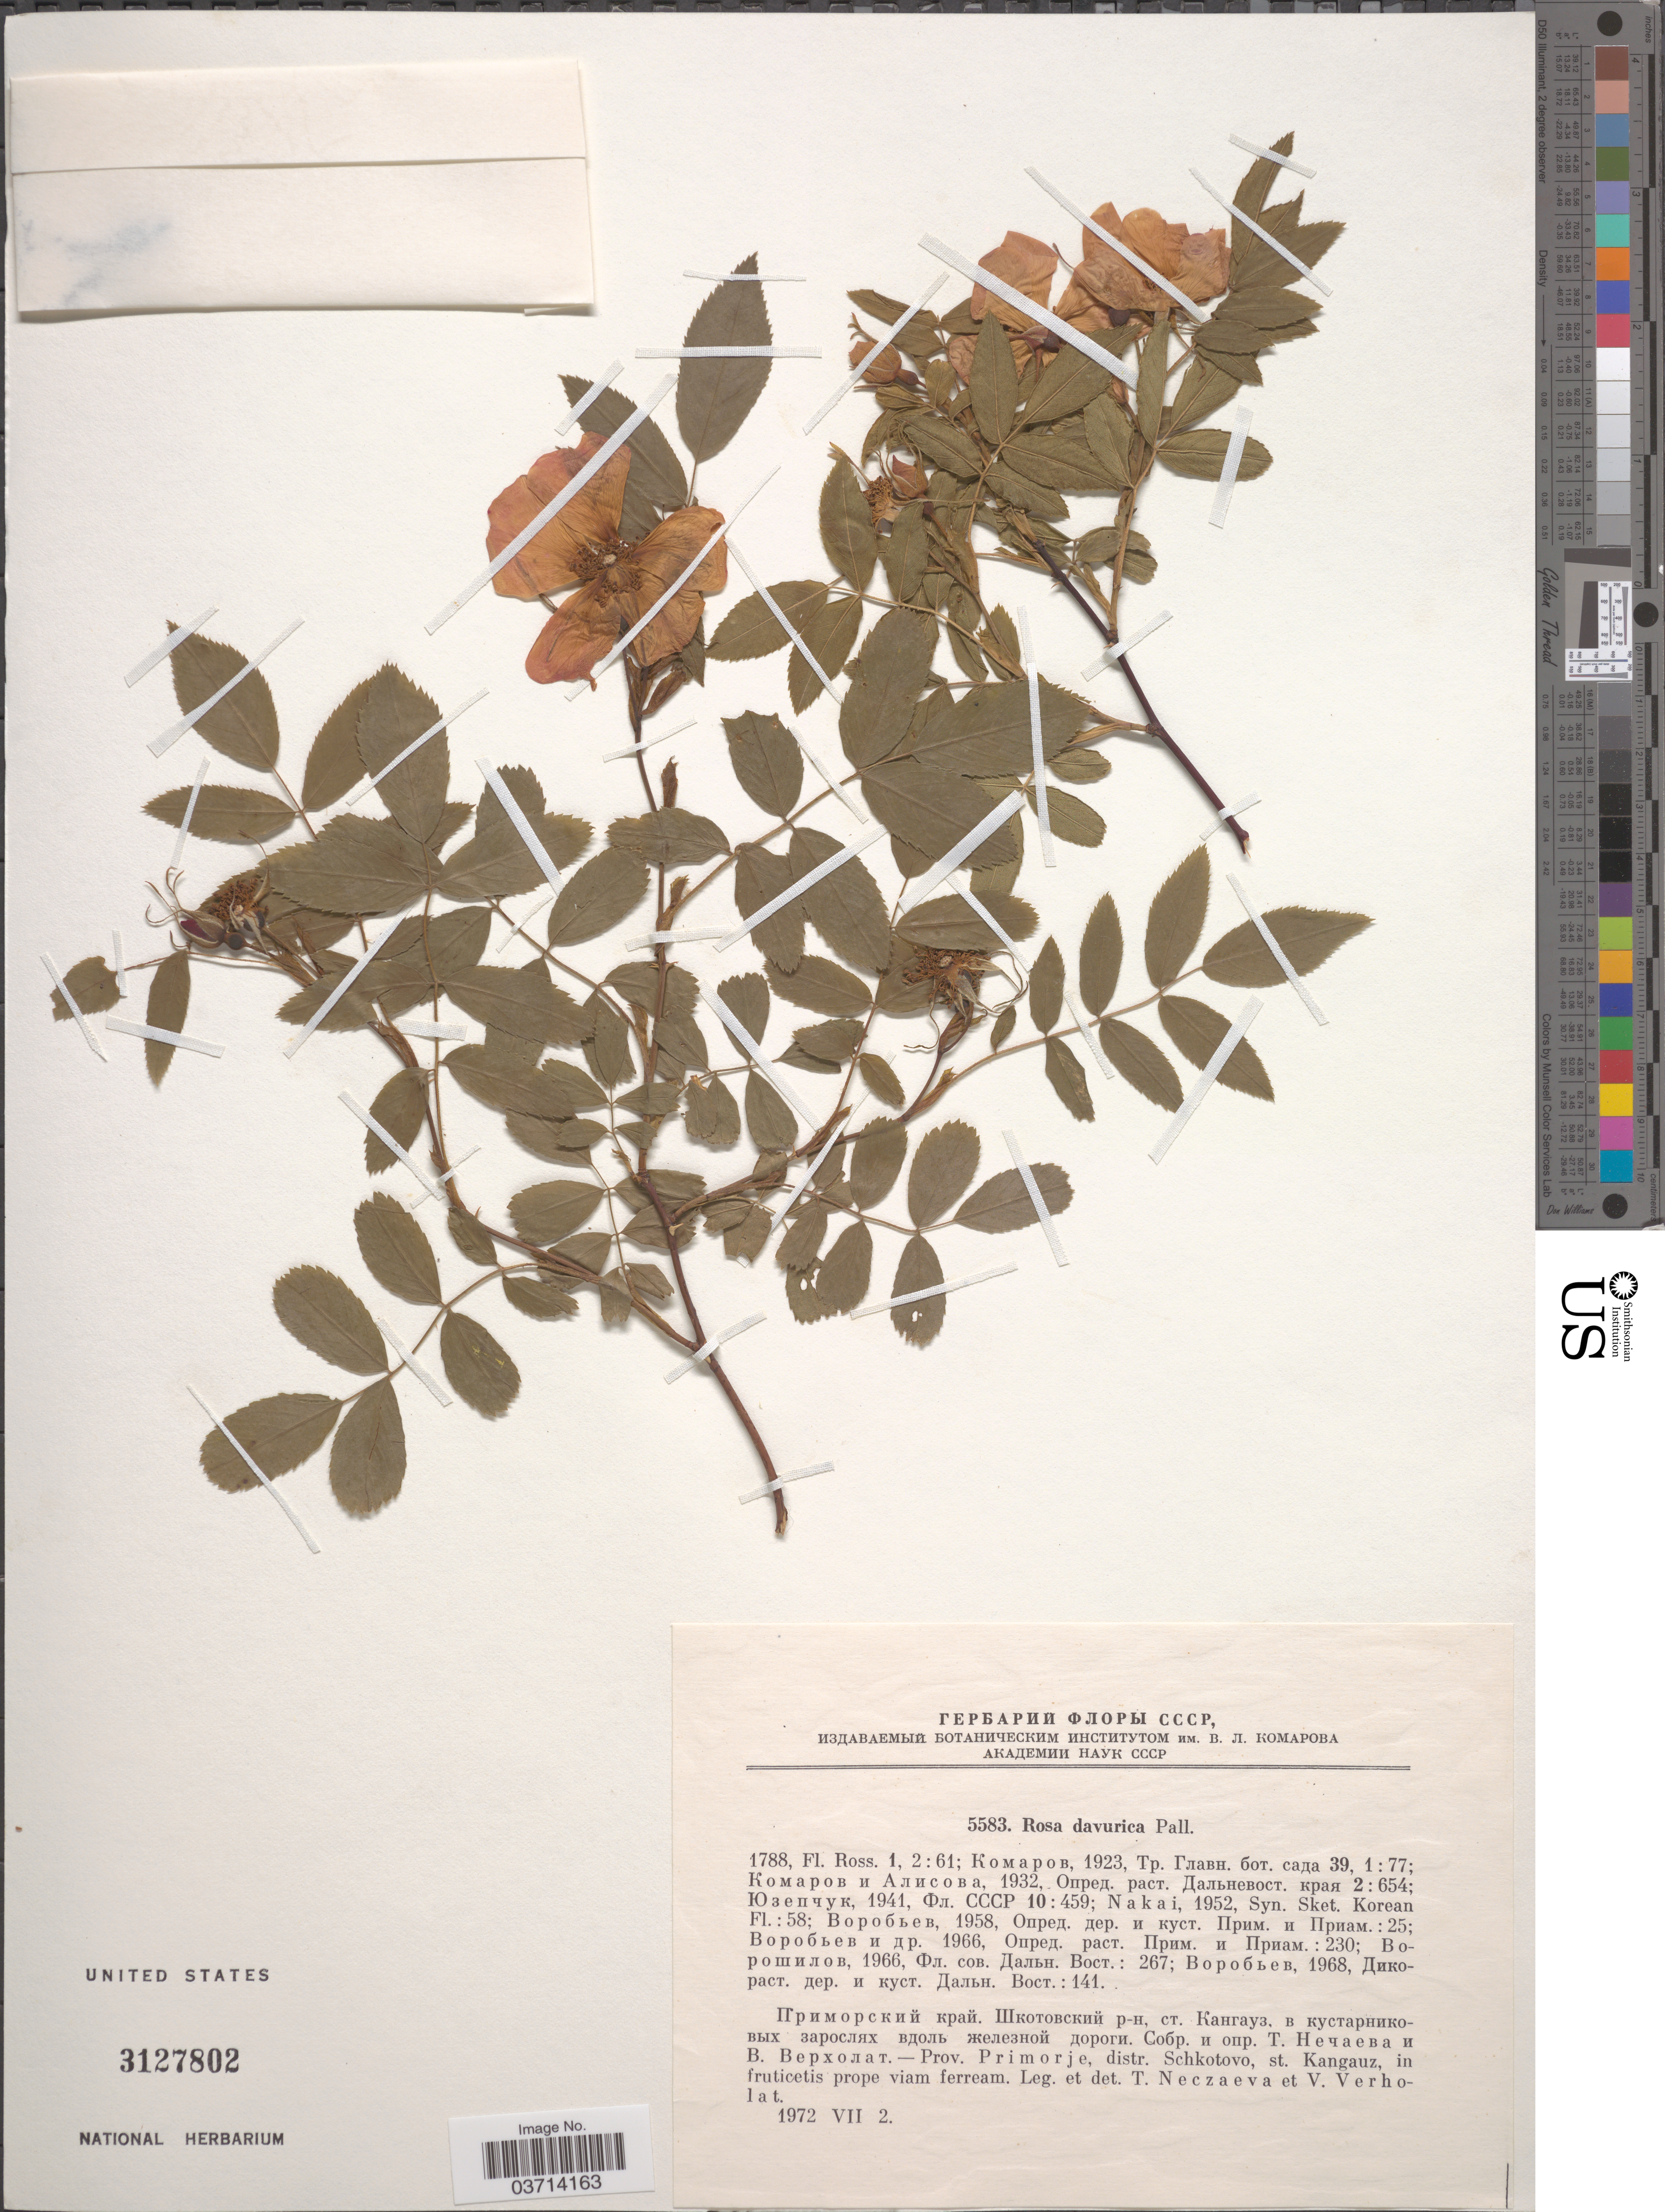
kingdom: Plantae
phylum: Tracheophyta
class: Magnoliopsida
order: Rosales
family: Rosaceae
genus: Rosa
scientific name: Rosa davurica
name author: Pall.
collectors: T. Neczaeva & V. Verholat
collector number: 5583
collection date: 1972-07-02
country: Russian Federation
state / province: Primorsky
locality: Distr. Schkotovo, st. Kangauz.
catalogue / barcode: US 3127802